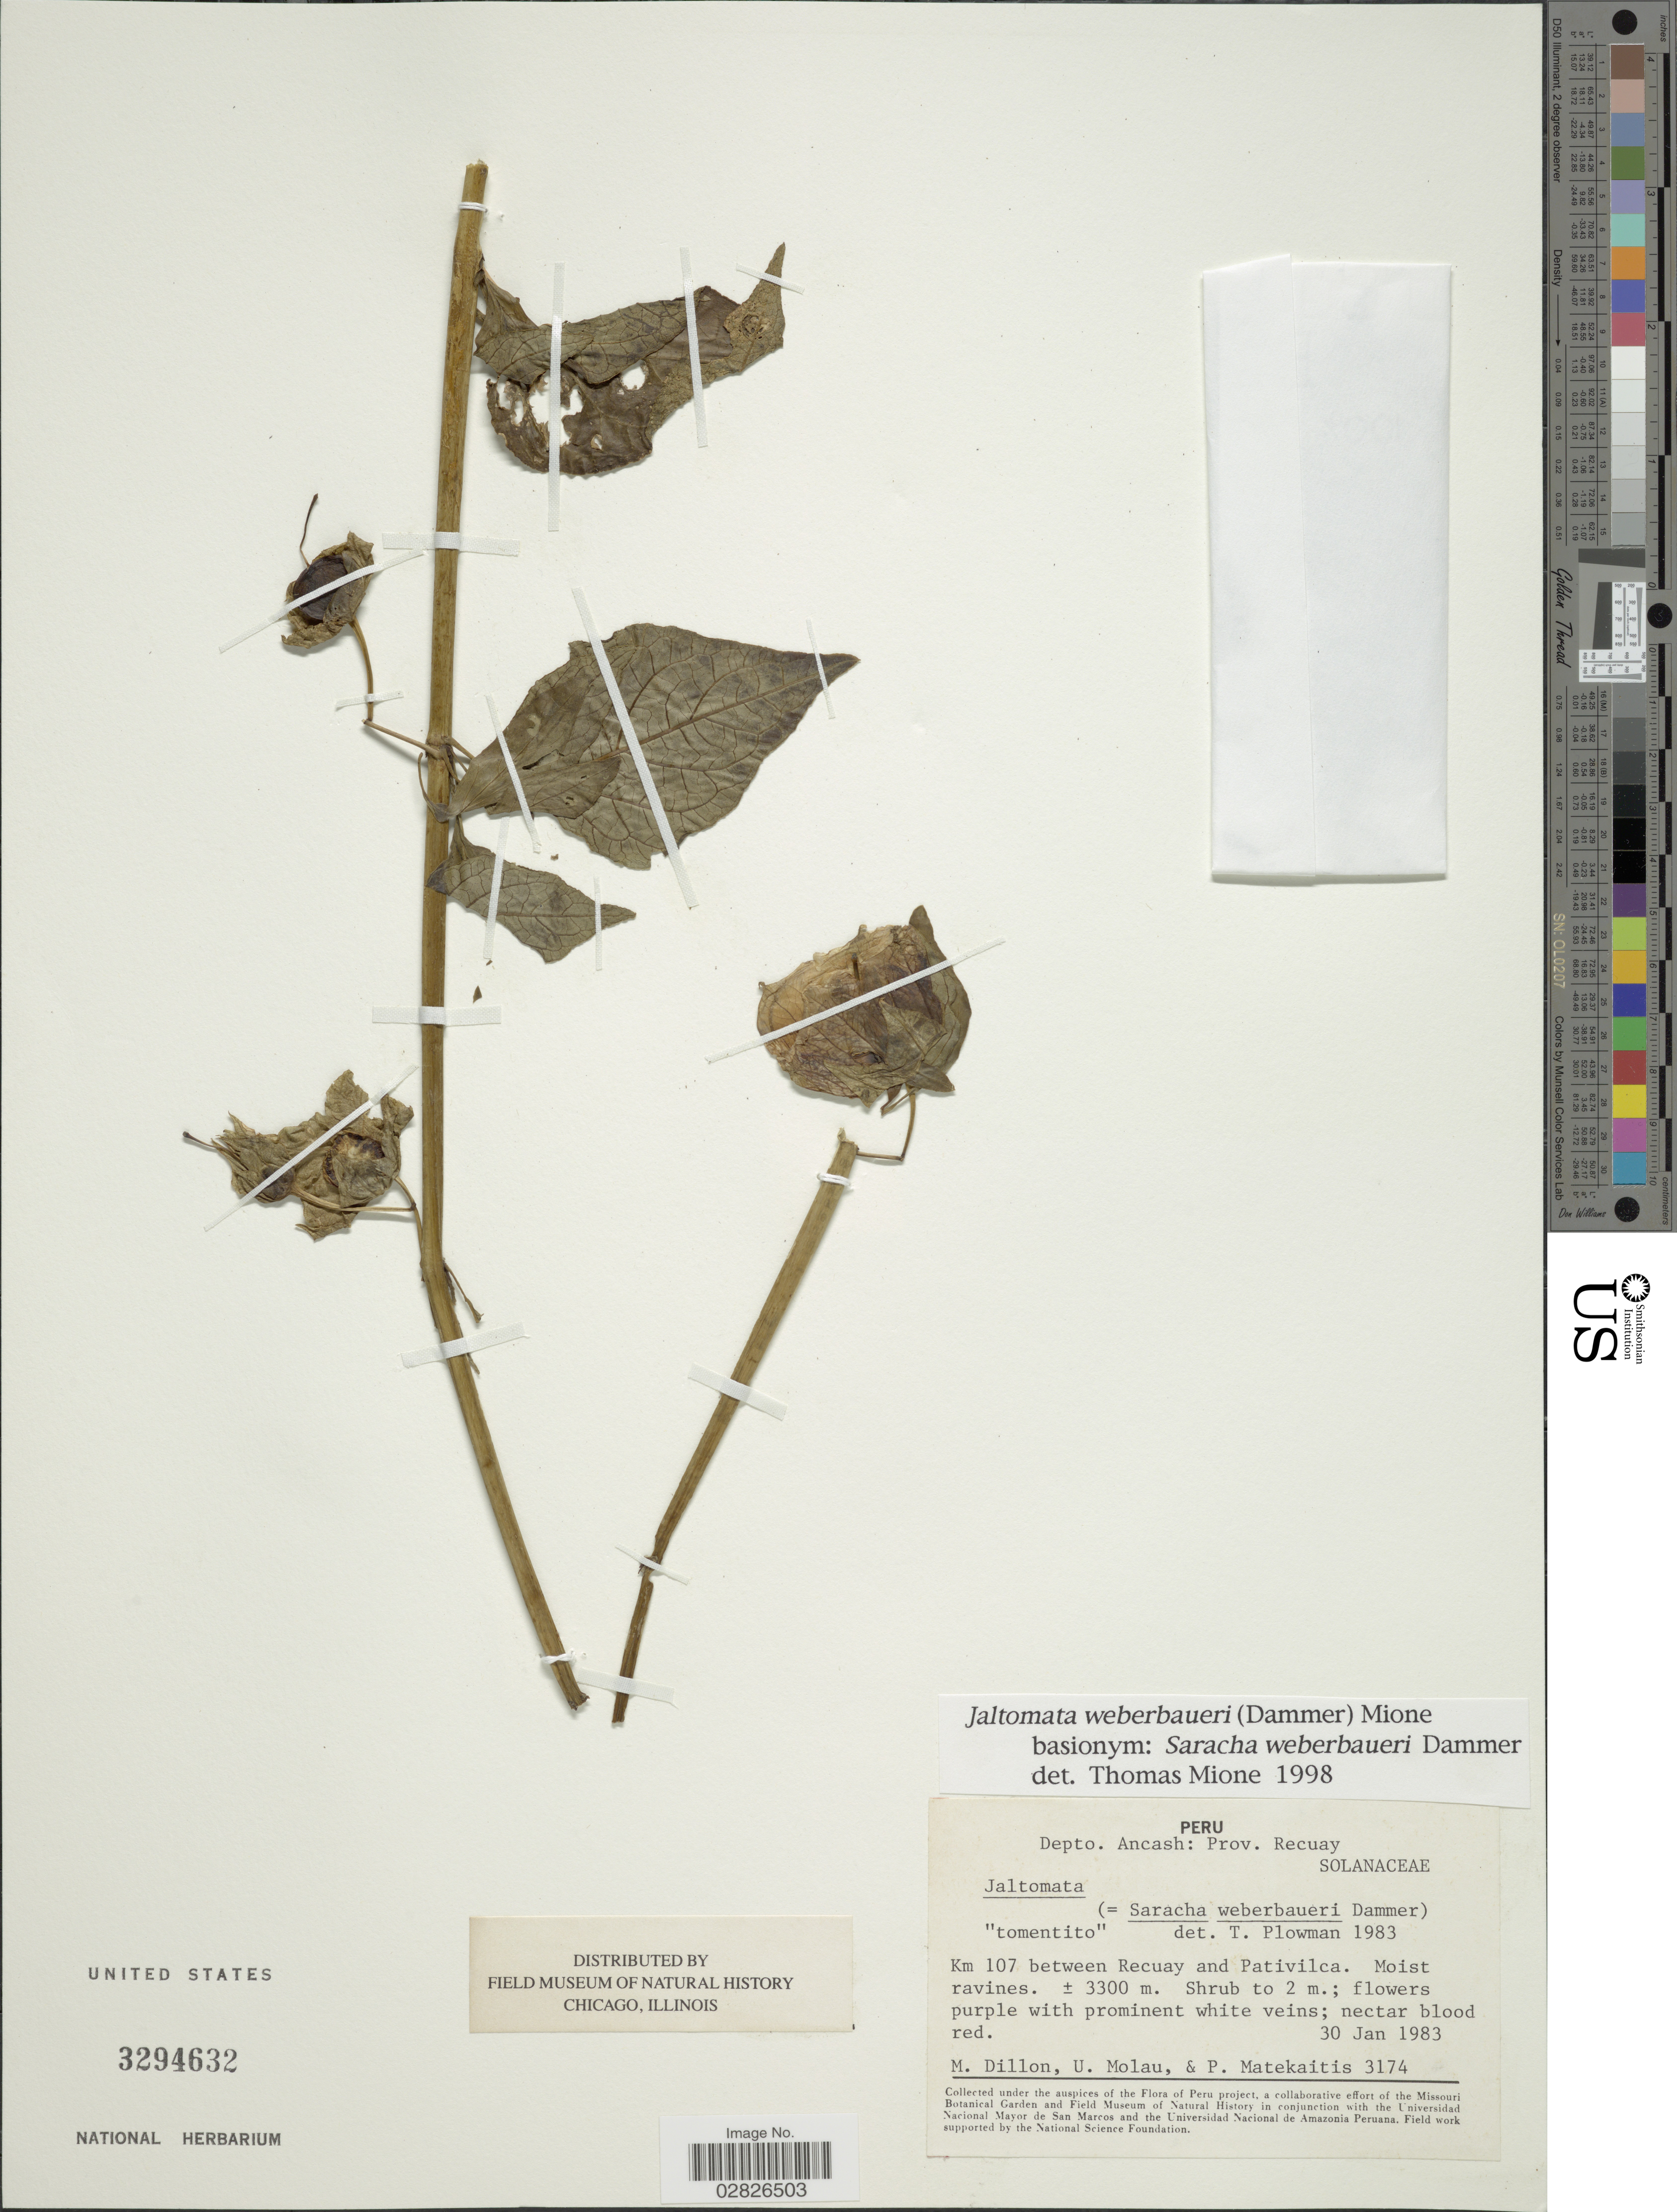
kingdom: Plantae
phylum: Tracheophyta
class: Magnoliopsida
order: Solanales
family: Solanaceae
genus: Jaltomata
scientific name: Jaltomata weberbaueri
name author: (Dammer) Mione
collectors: M. O. Dillon, U. Molau & P. Matekaitis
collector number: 3174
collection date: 1983-01-30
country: Peru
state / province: Ancash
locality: Depto. Ancash, Prov. Recuay, Km 107 between Recuay and Pativilca.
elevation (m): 3300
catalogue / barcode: US 3294632